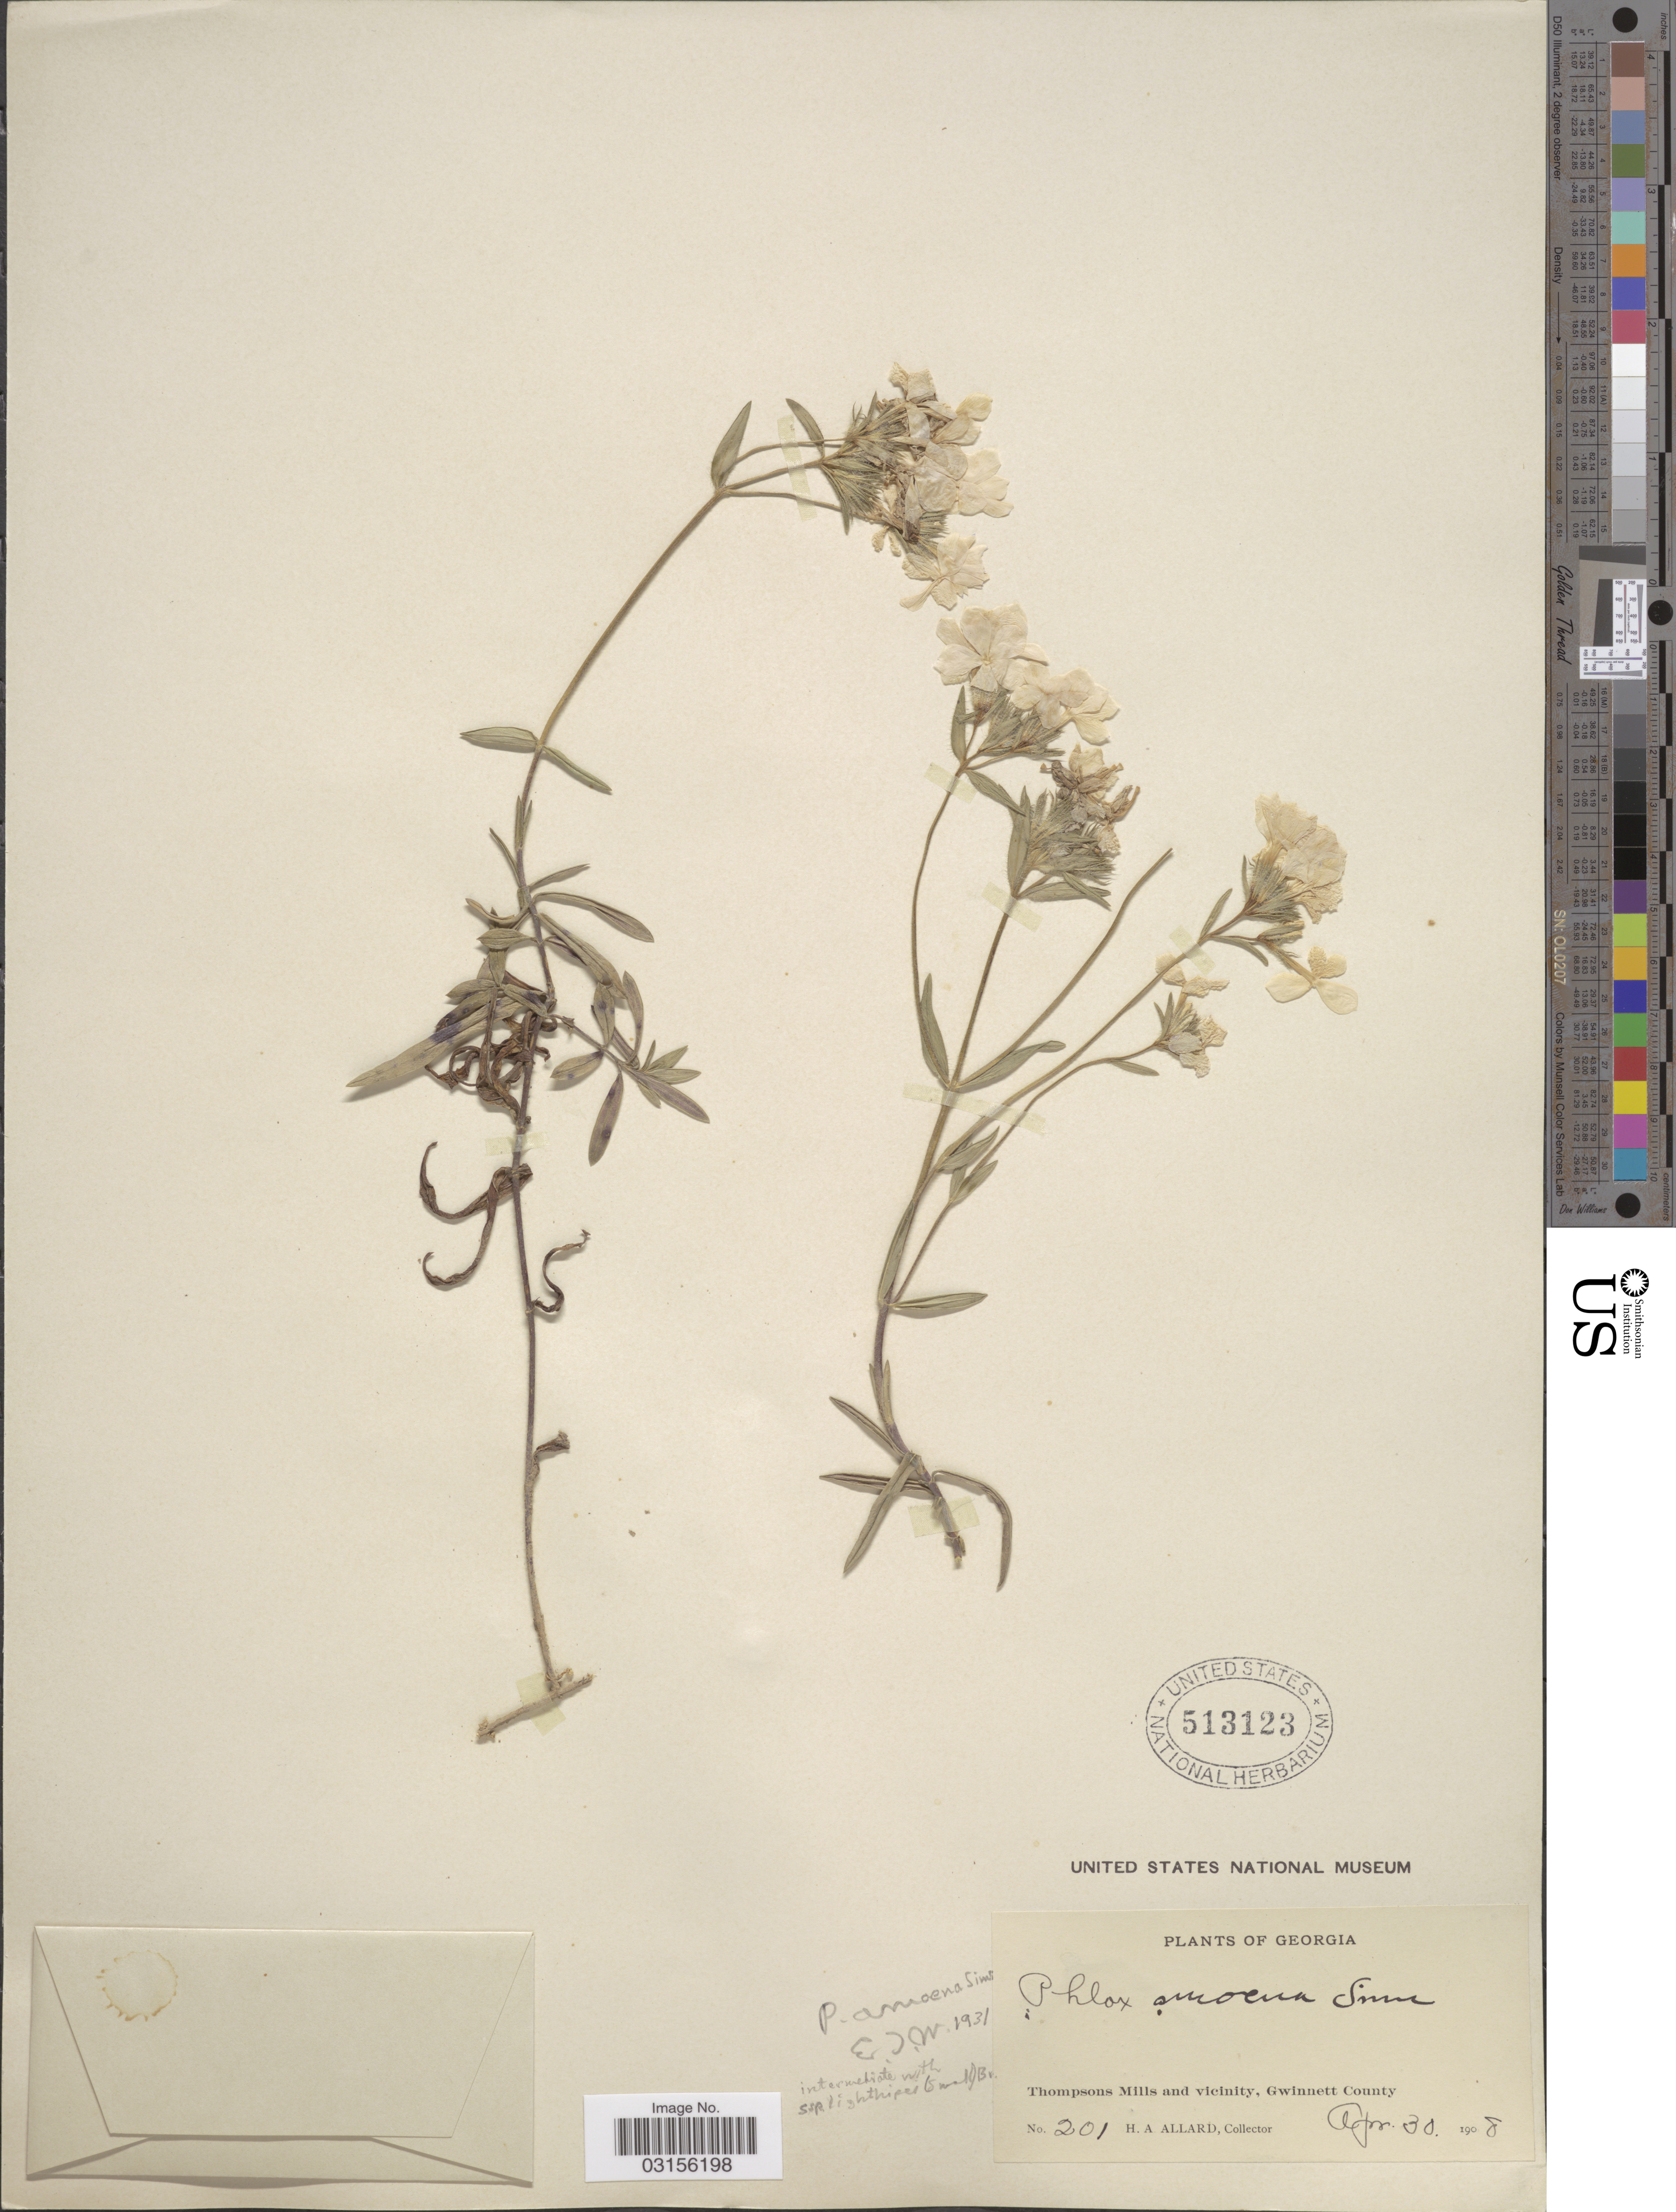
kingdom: Plantae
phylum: Tracheophyta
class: Magnoliopsida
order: Ericales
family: Polemoniaceae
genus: Phlox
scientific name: Phlox amoena subsp. lighthipei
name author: (Small) Wherry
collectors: H. A. Allard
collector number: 201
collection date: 1908-04-30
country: United States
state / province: Georgia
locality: Thompsons Mills and vicinity, Gwinnett County.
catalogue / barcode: US 513123